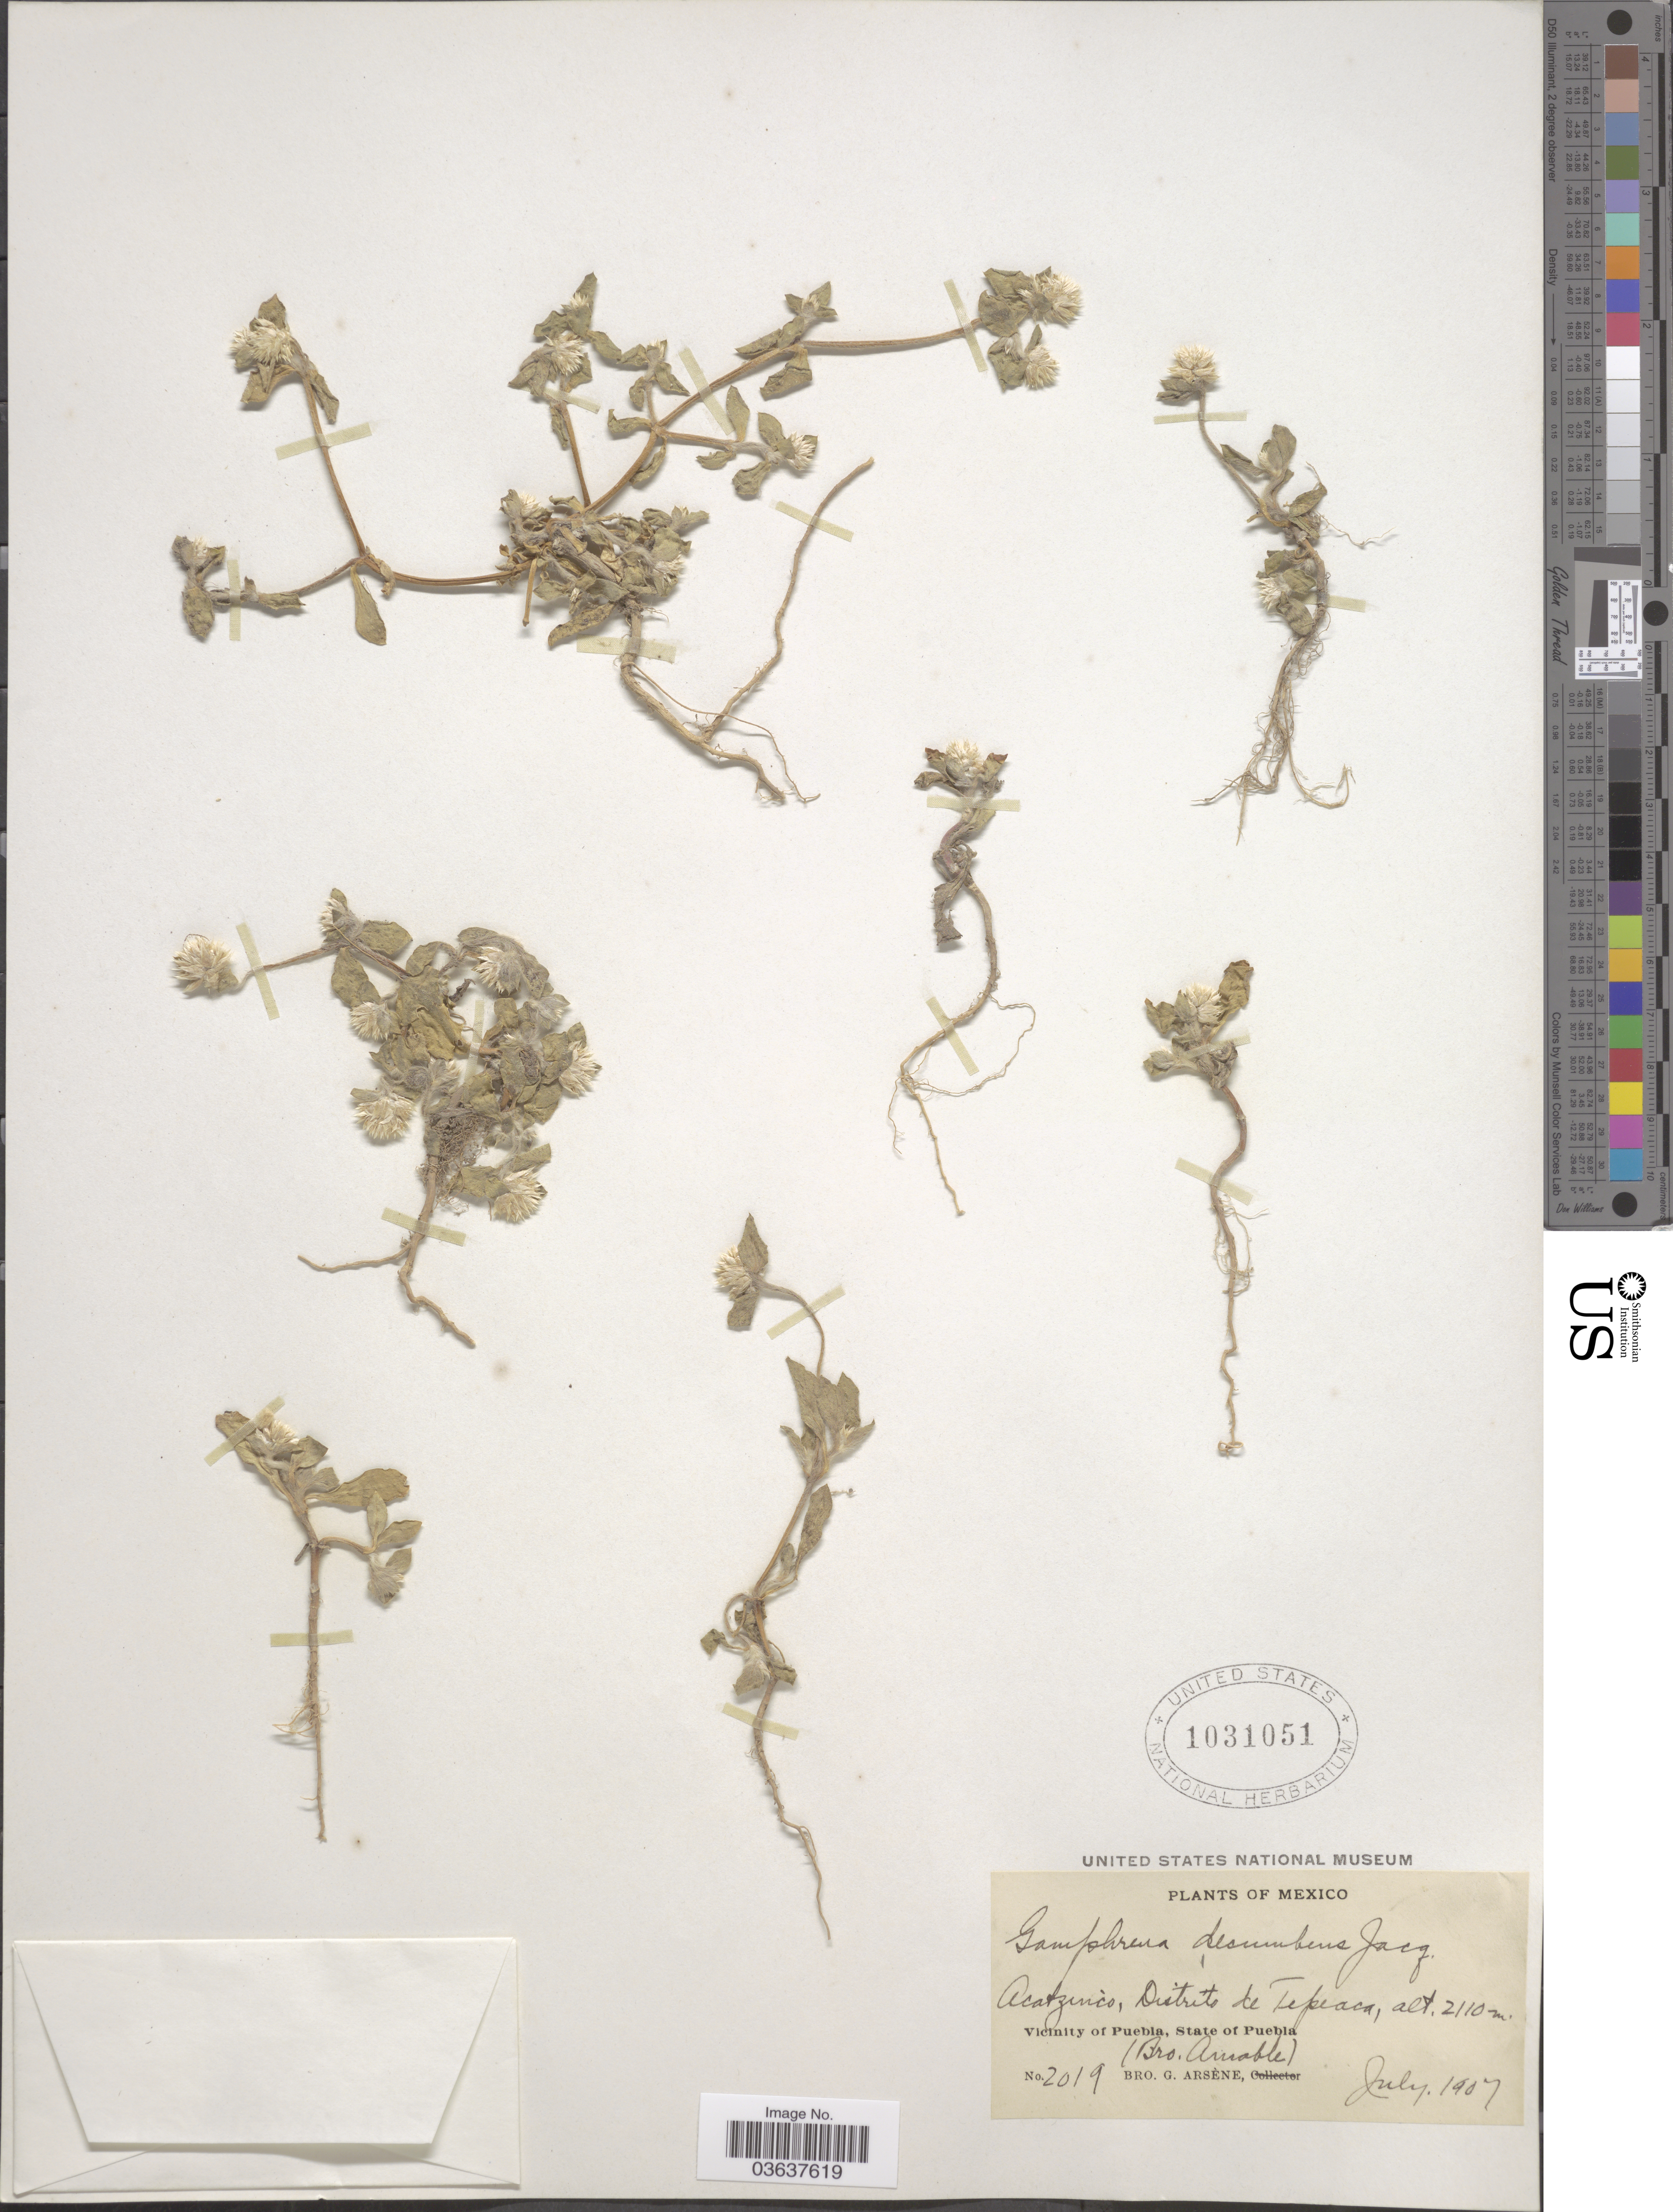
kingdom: Plantae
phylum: Tracheophyta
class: Magnoliopsida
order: Caryophyllales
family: Amaranthaceae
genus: Gomphrena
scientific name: Gomphrena decumbens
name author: Jacq.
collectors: Bro. G. Arsène & B. Amable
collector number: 2019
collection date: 1907-07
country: Mexico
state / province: Puebla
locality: Acatzinco, Distrito de Tepeaca, Vicinity of Puebla.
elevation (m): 2110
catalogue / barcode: US 1031051